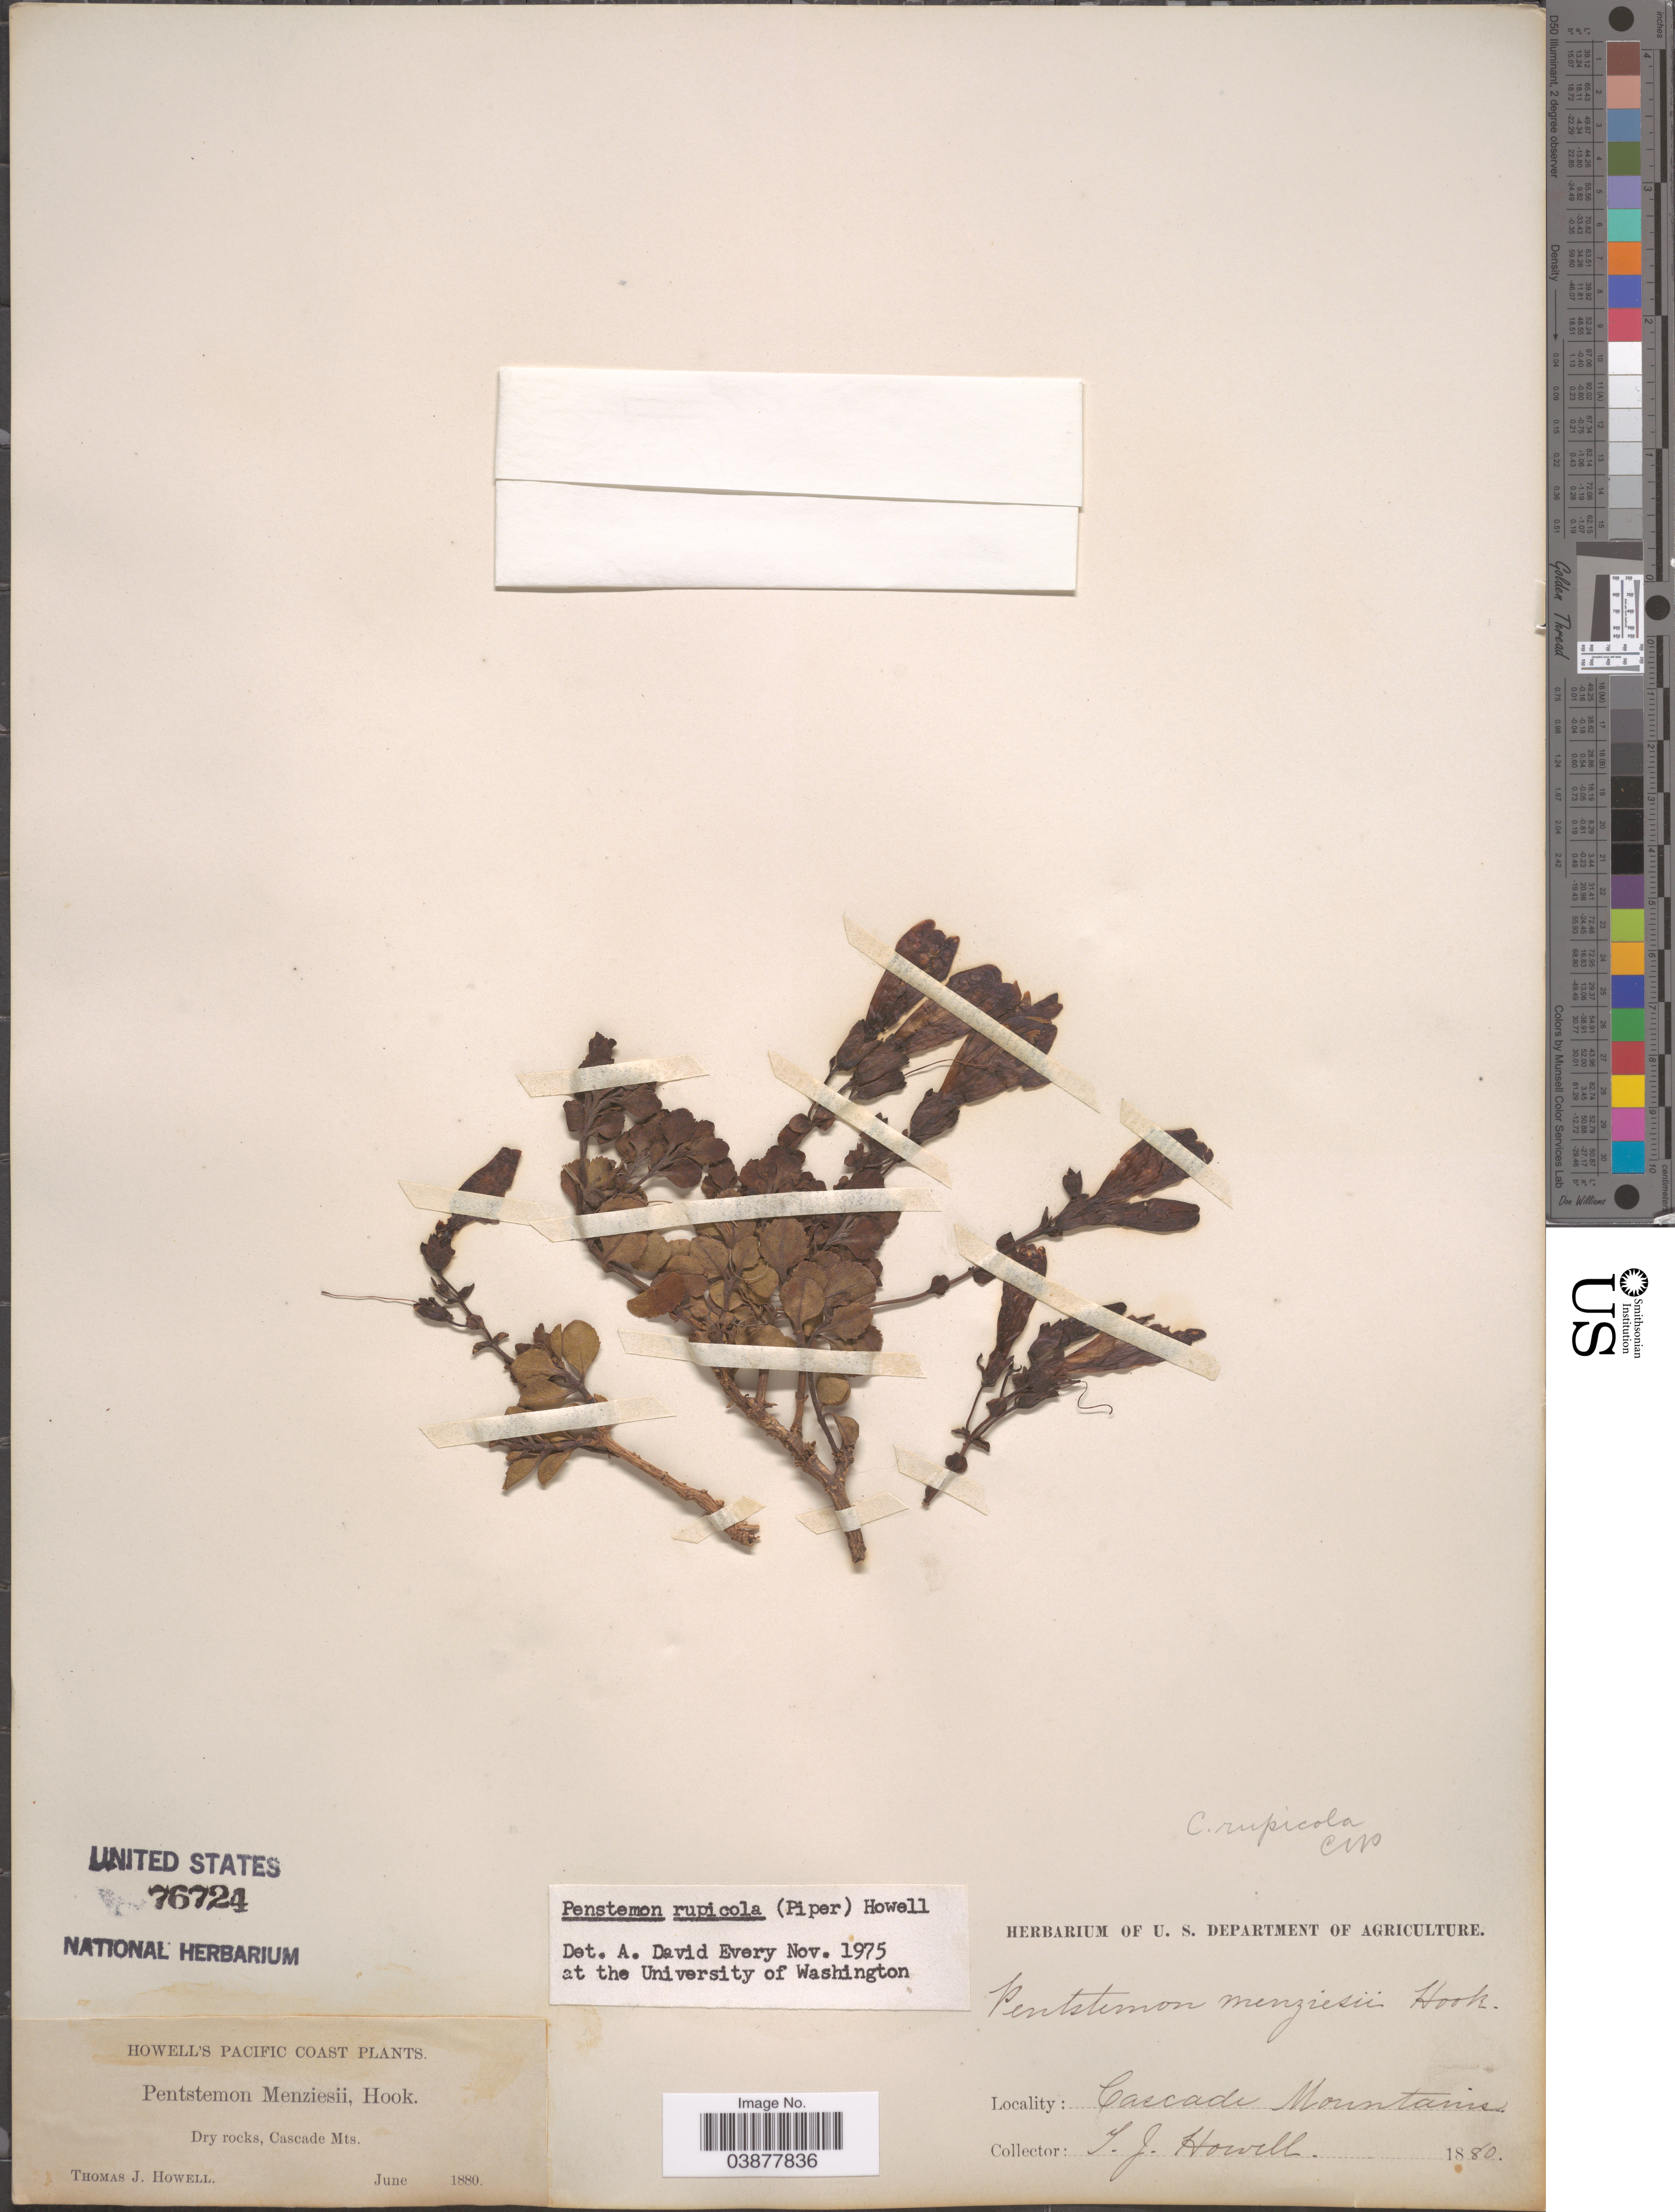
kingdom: Plantae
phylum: Tracheophyta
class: Magnoliopsida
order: Lamiales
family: Plantaginaceae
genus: Penstemon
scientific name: Penstemon rupicola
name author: (Piper) Howell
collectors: T. J. Howell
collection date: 1880-06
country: United States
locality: Pacific Coast. Cascade Mountains.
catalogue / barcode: US 76724